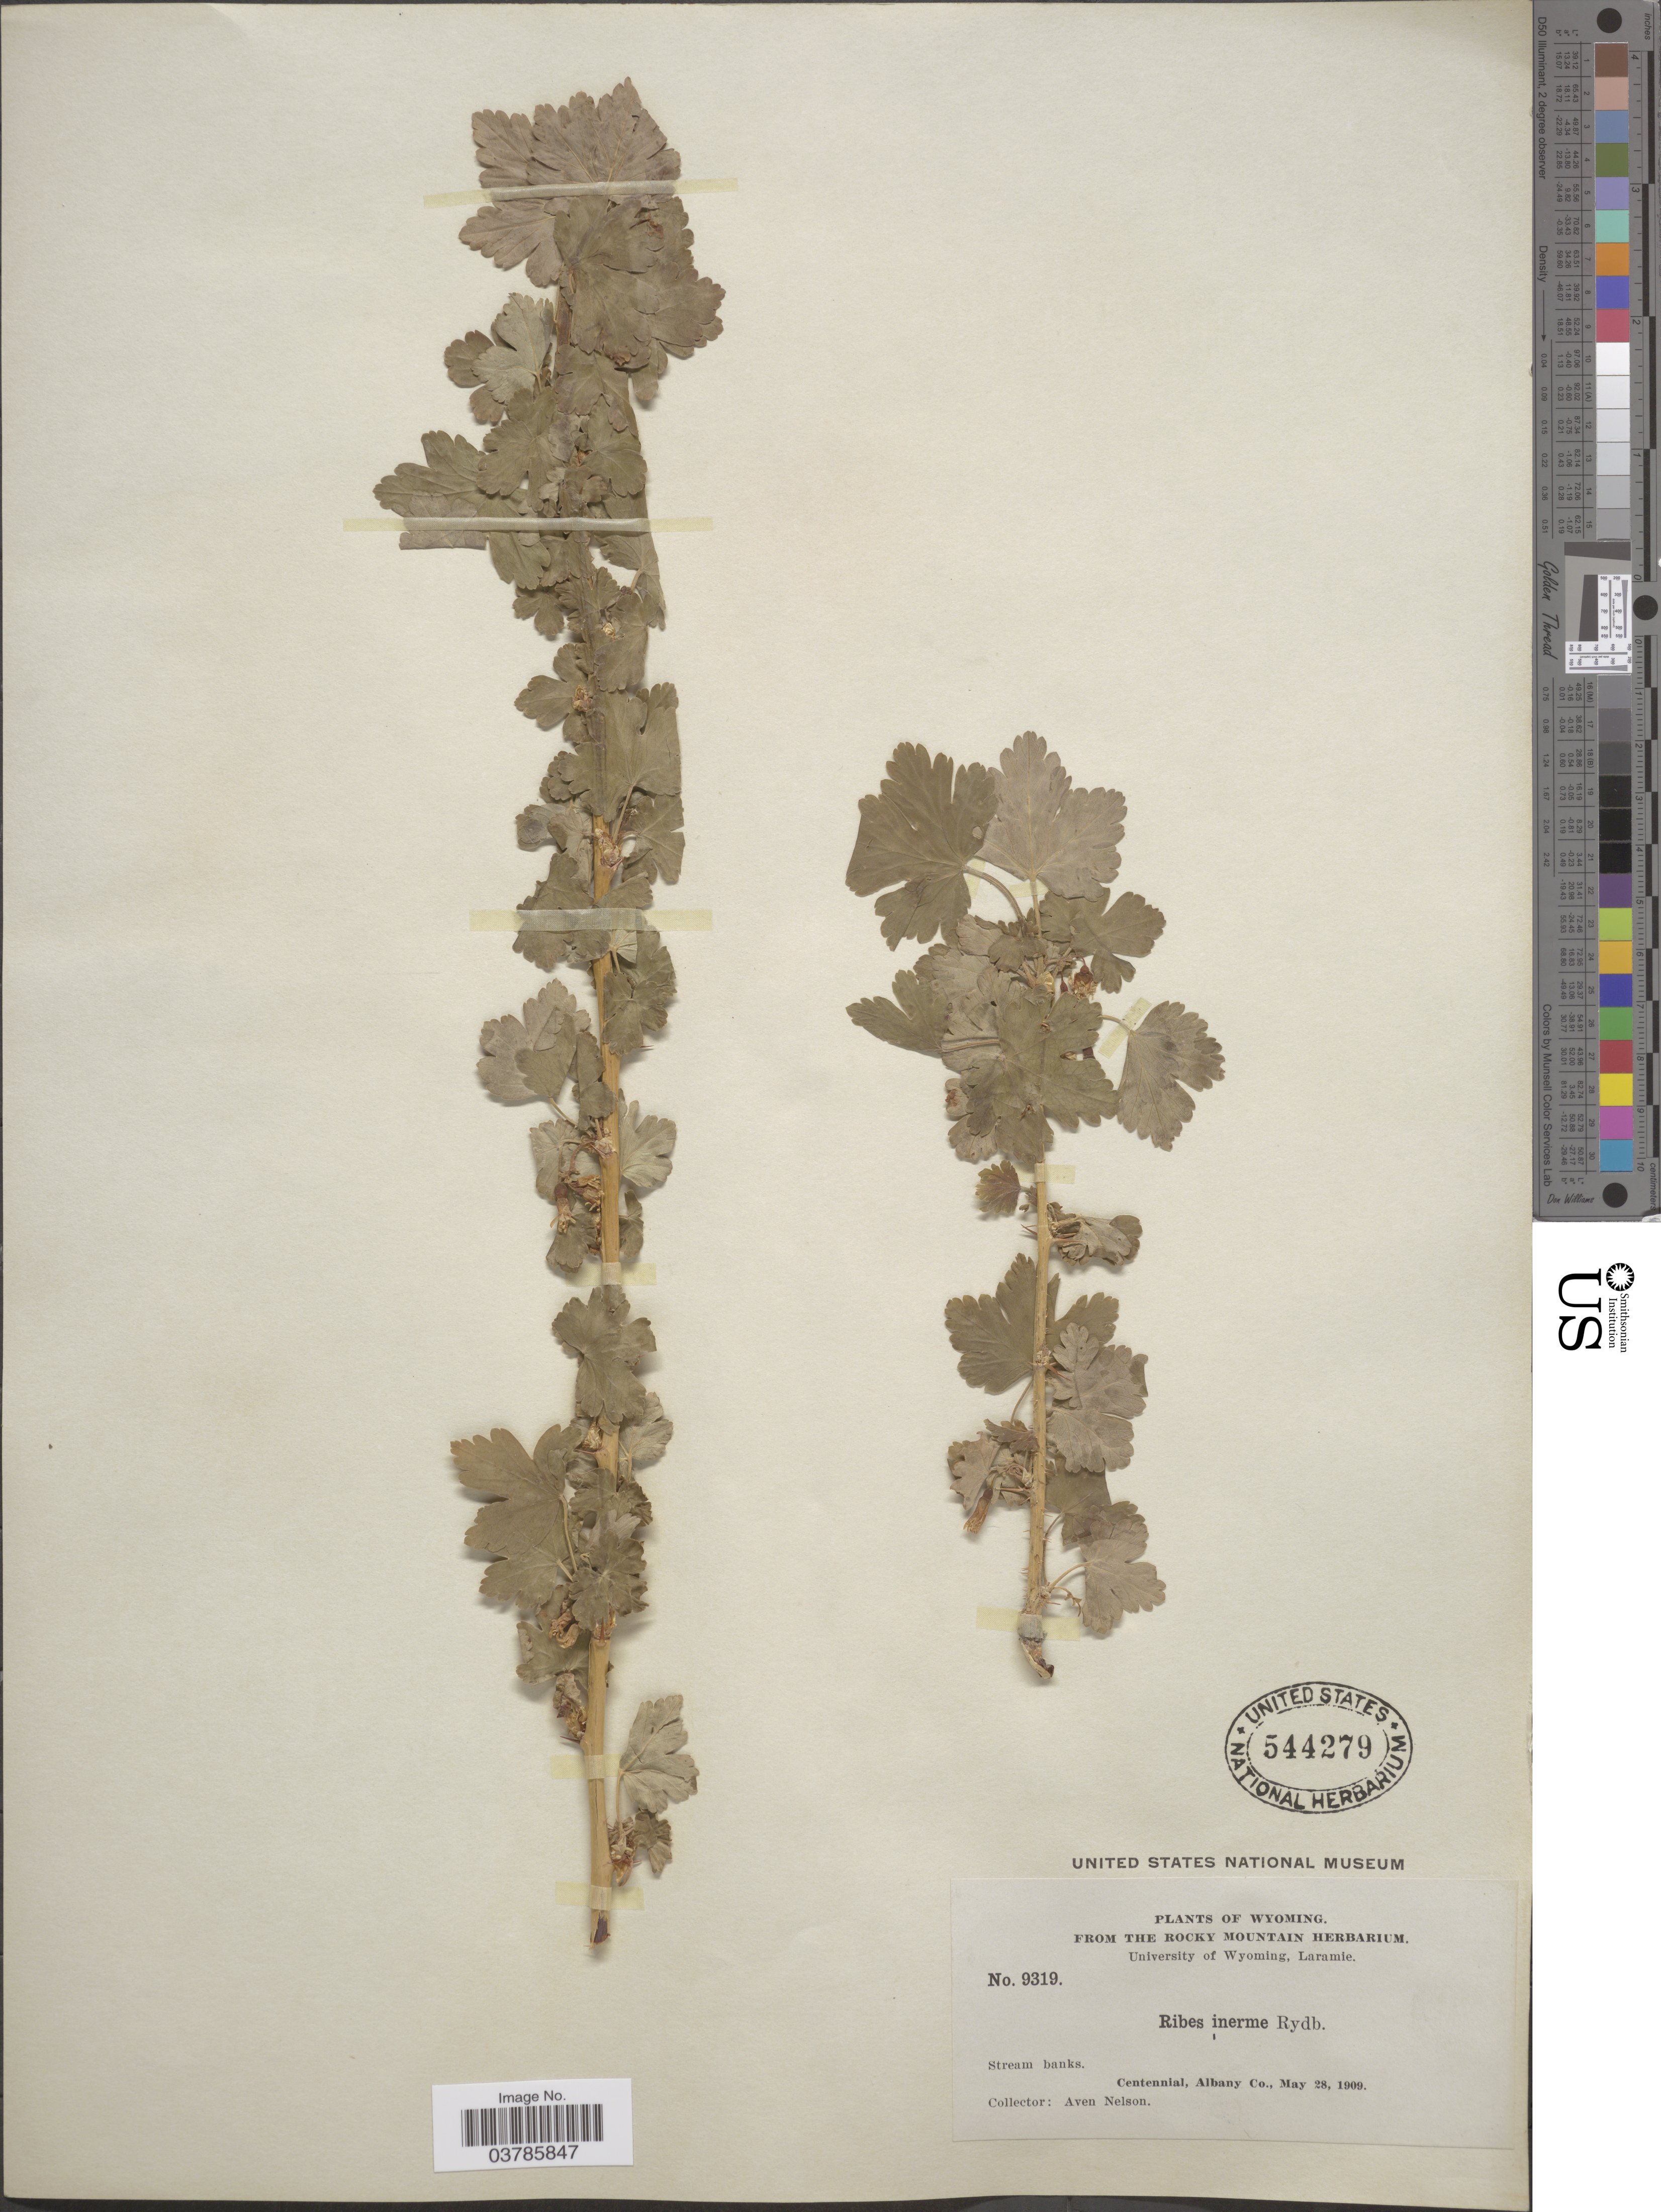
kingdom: Plantae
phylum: Tracheophyta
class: Magnoliopsida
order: Saxifragales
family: Grossulariaceae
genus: Ribes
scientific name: Ribes inerme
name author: Rydb.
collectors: A. Nelson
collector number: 9319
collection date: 1909-05-28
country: United States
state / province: Wyoming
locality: Stream banks. Centennial, Albany Co.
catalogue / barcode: US 544279